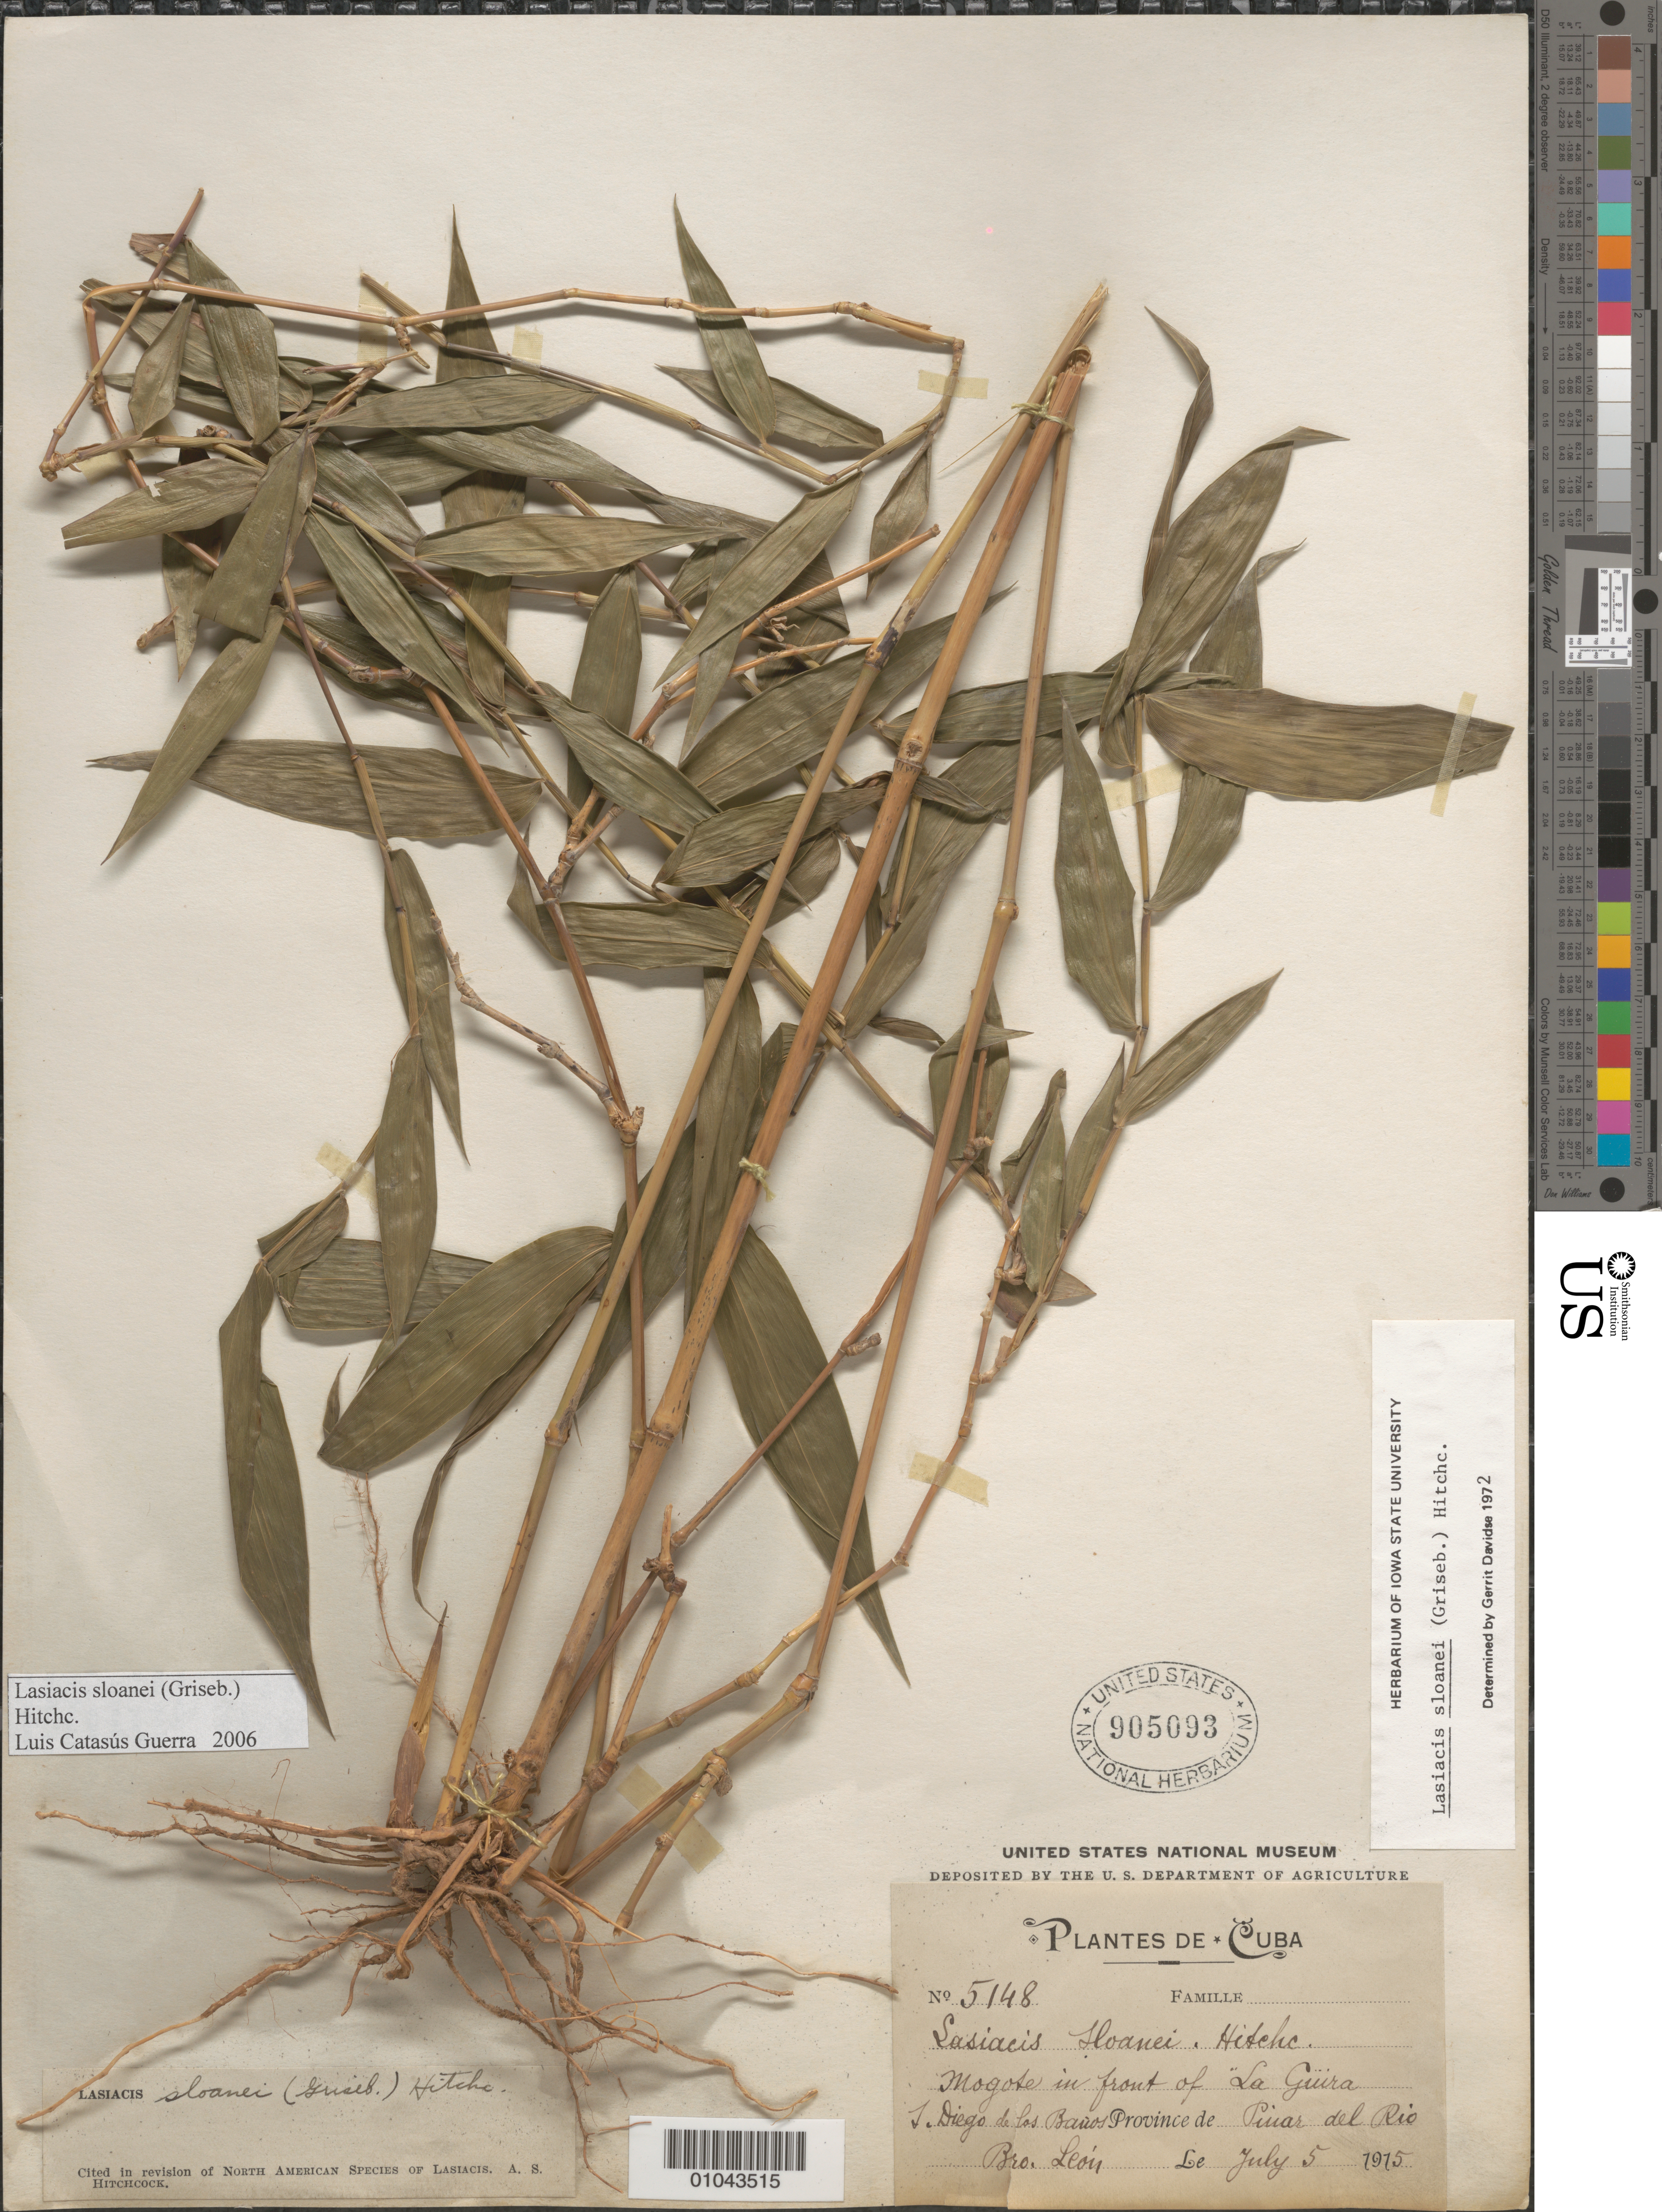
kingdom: Plantae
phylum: Tracheophyta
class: Liliopsida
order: Poales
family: Poaceae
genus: Lasiacis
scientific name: Lasiacis sloanei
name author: (Griseb.) Hitchc.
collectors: Bro. León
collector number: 5148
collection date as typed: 05 Jul 1915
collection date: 1915-07-05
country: Cuba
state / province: Pinar del Rio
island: Cuba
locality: Mogose in front of la Guira San Diego de los Banos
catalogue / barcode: US 905093